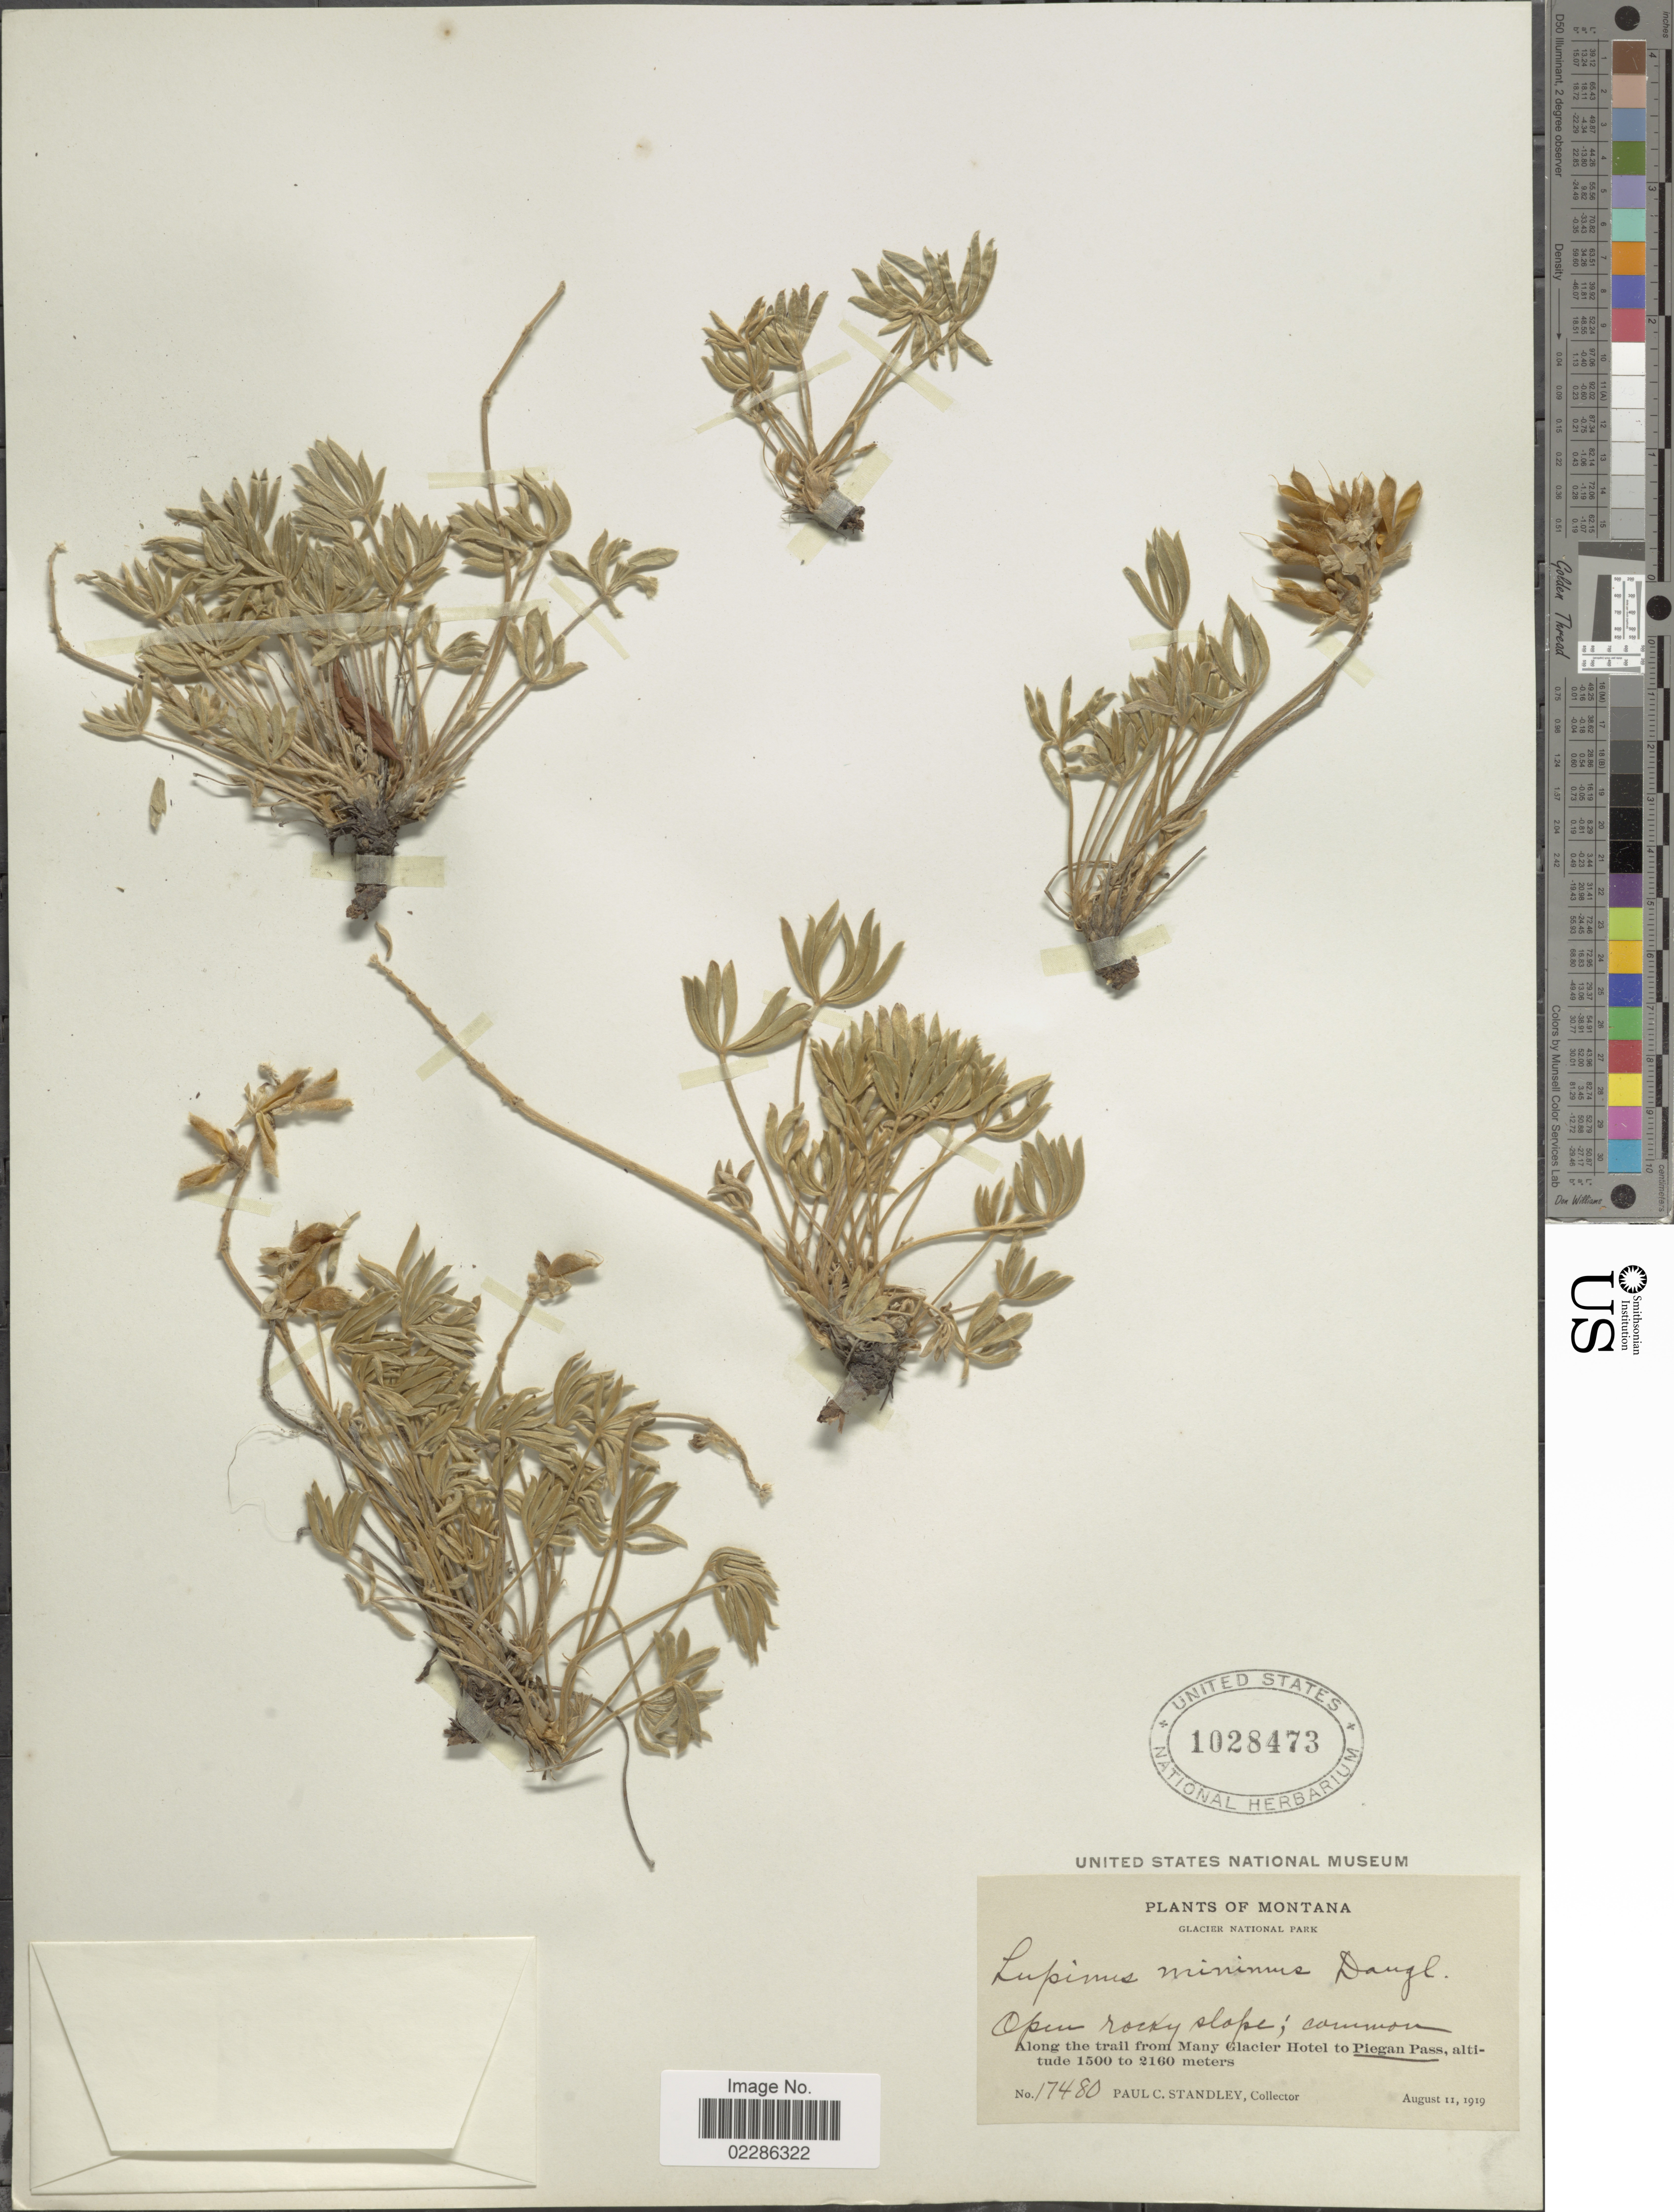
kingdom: Plantae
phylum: Tracheophyta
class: Magnoliopsida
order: Fabales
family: Fabaceae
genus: Lupinus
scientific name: Lupinus minimus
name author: Douglas ex G. Don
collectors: P. C. Standley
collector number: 17480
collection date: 1919-08-11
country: United States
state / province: Montana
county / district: Glacier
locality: Glacier National Park, Open rocky slope; common, Along thetrail from Many Glacier Hotel to Piegan Pass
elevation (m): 1500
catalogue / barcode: US 1028473